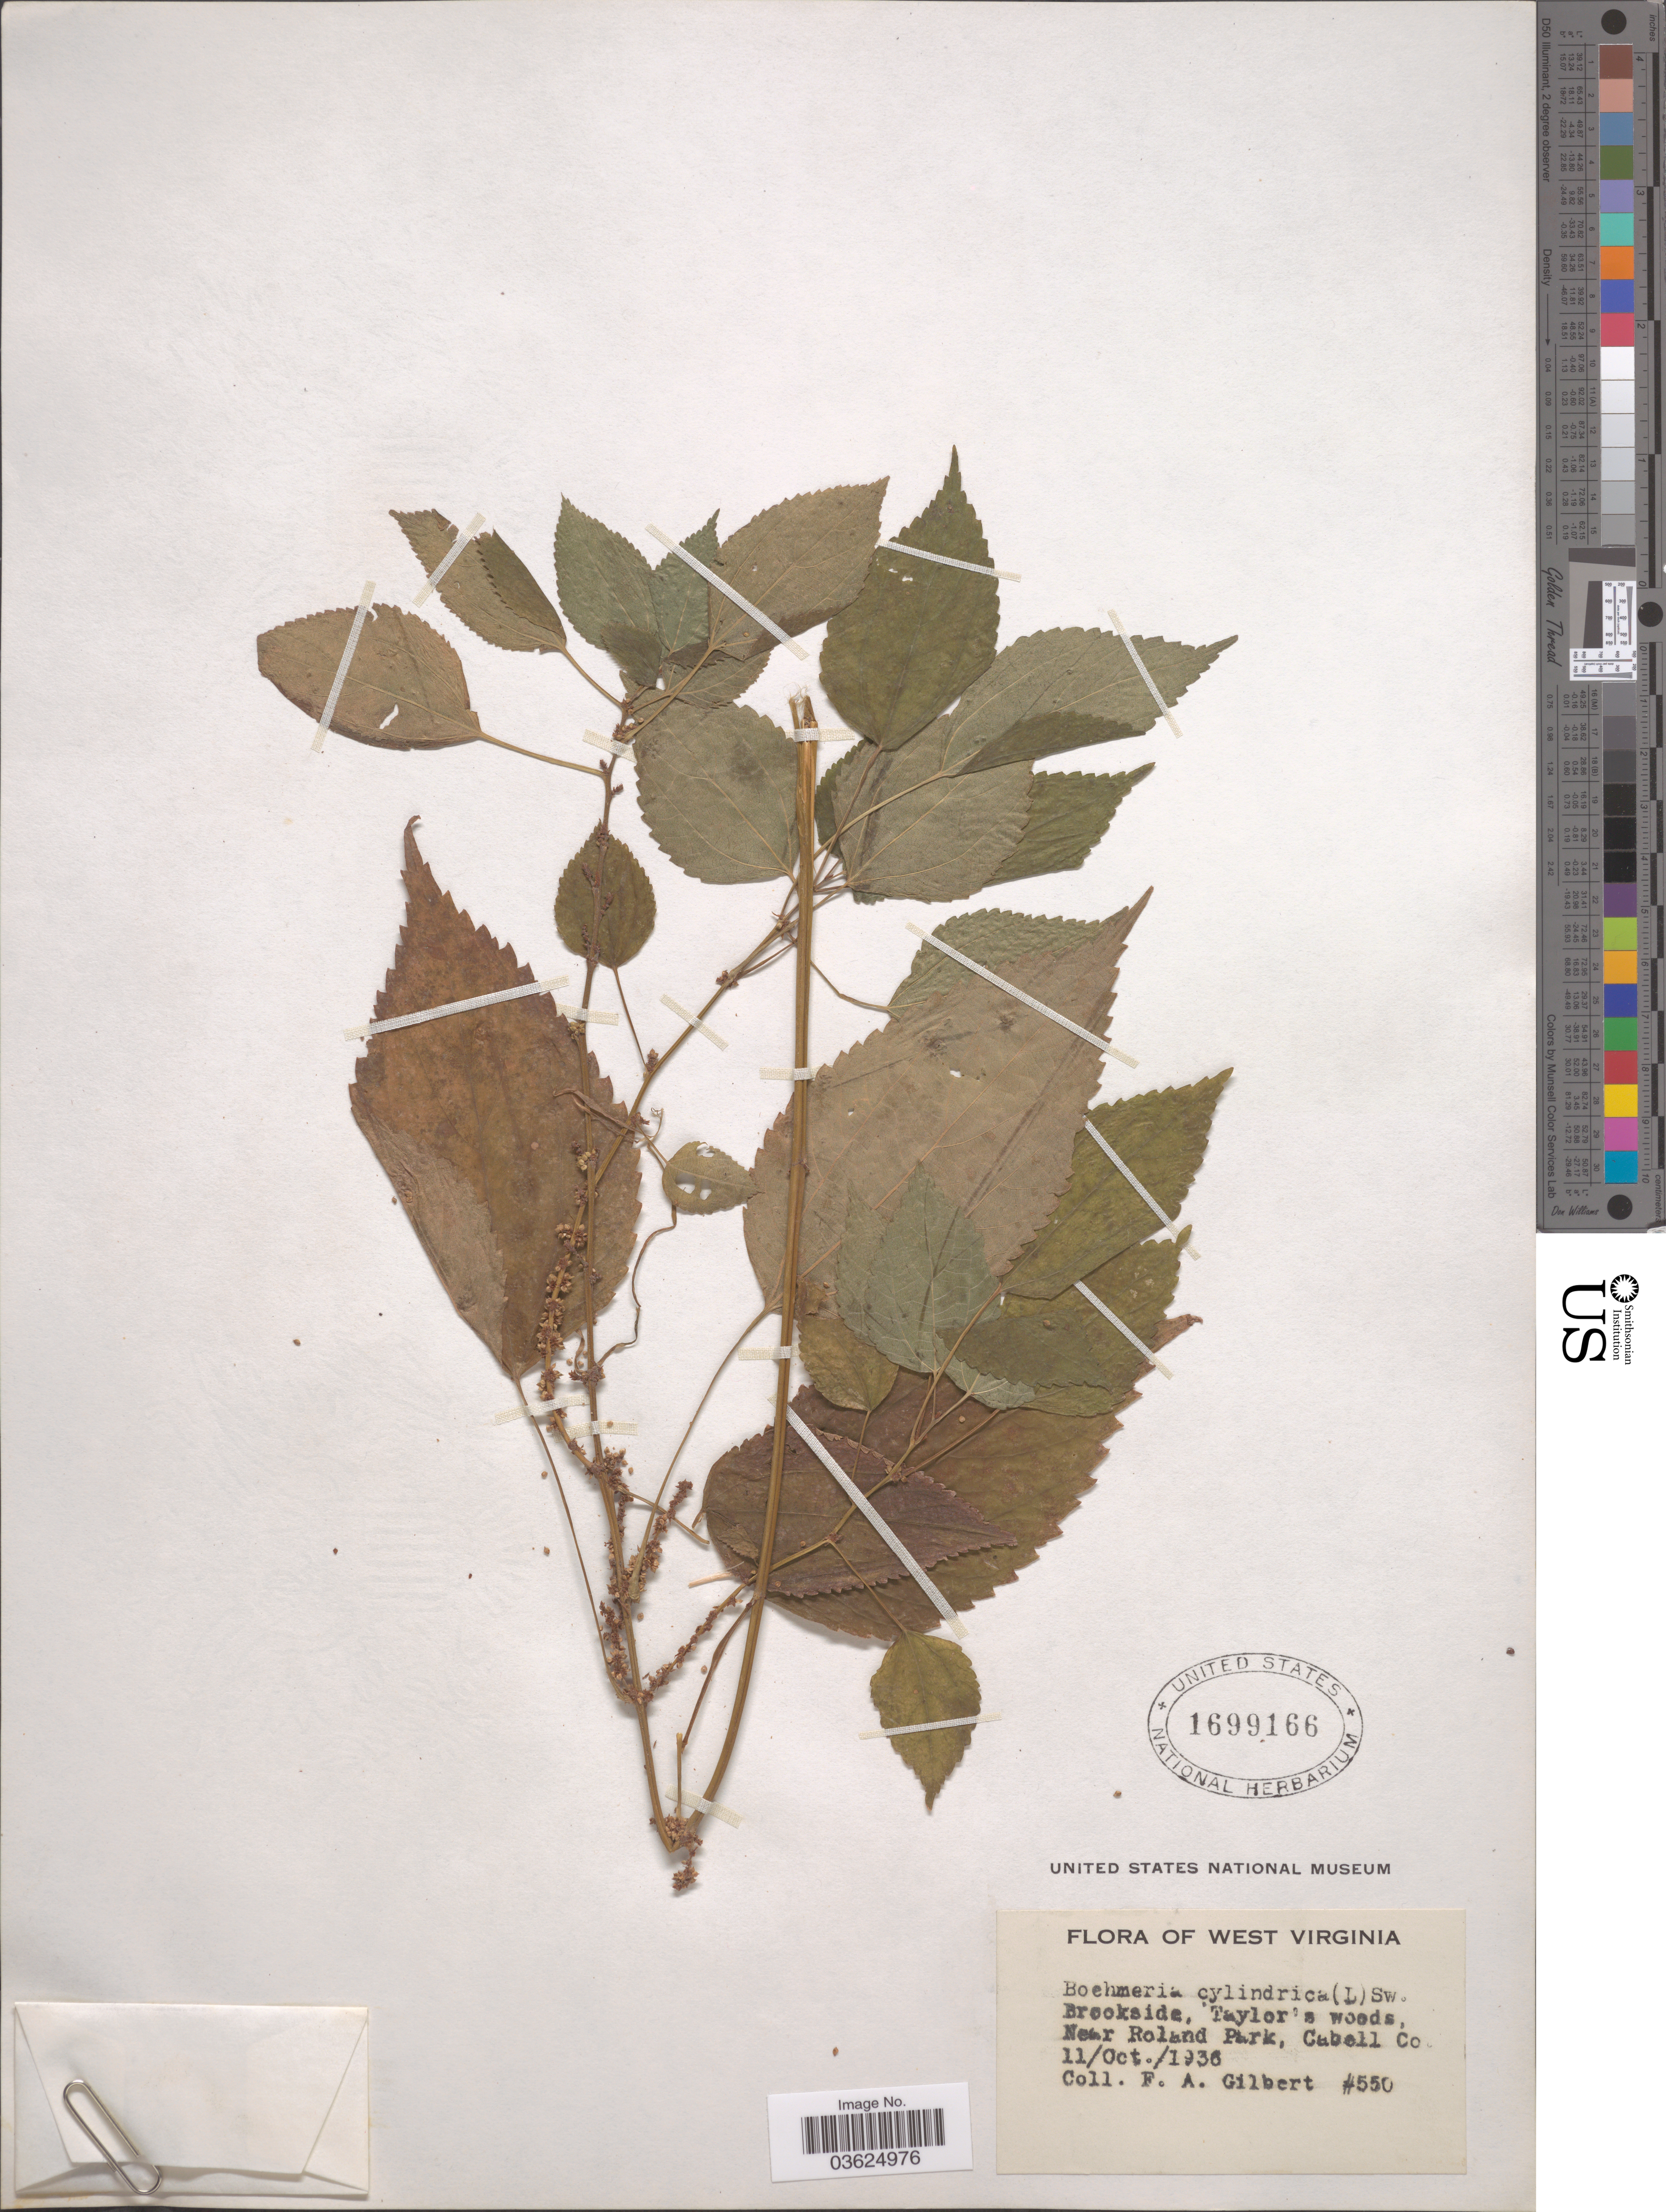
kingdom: Plantae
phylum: Tracheophyta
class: Magnoliopsida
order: Rosales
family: Urticaceae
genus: Boehmeria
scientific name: Boehmeria cylindrica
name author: (L.) Sw.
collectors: F. A. Gilbert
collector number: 550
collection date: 1936-10-11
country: United States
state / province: West Virginia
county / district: Cabell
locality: Brookside, Taylor's woods, Near Roland Park, Cabell Co.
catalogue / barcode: US 1699166